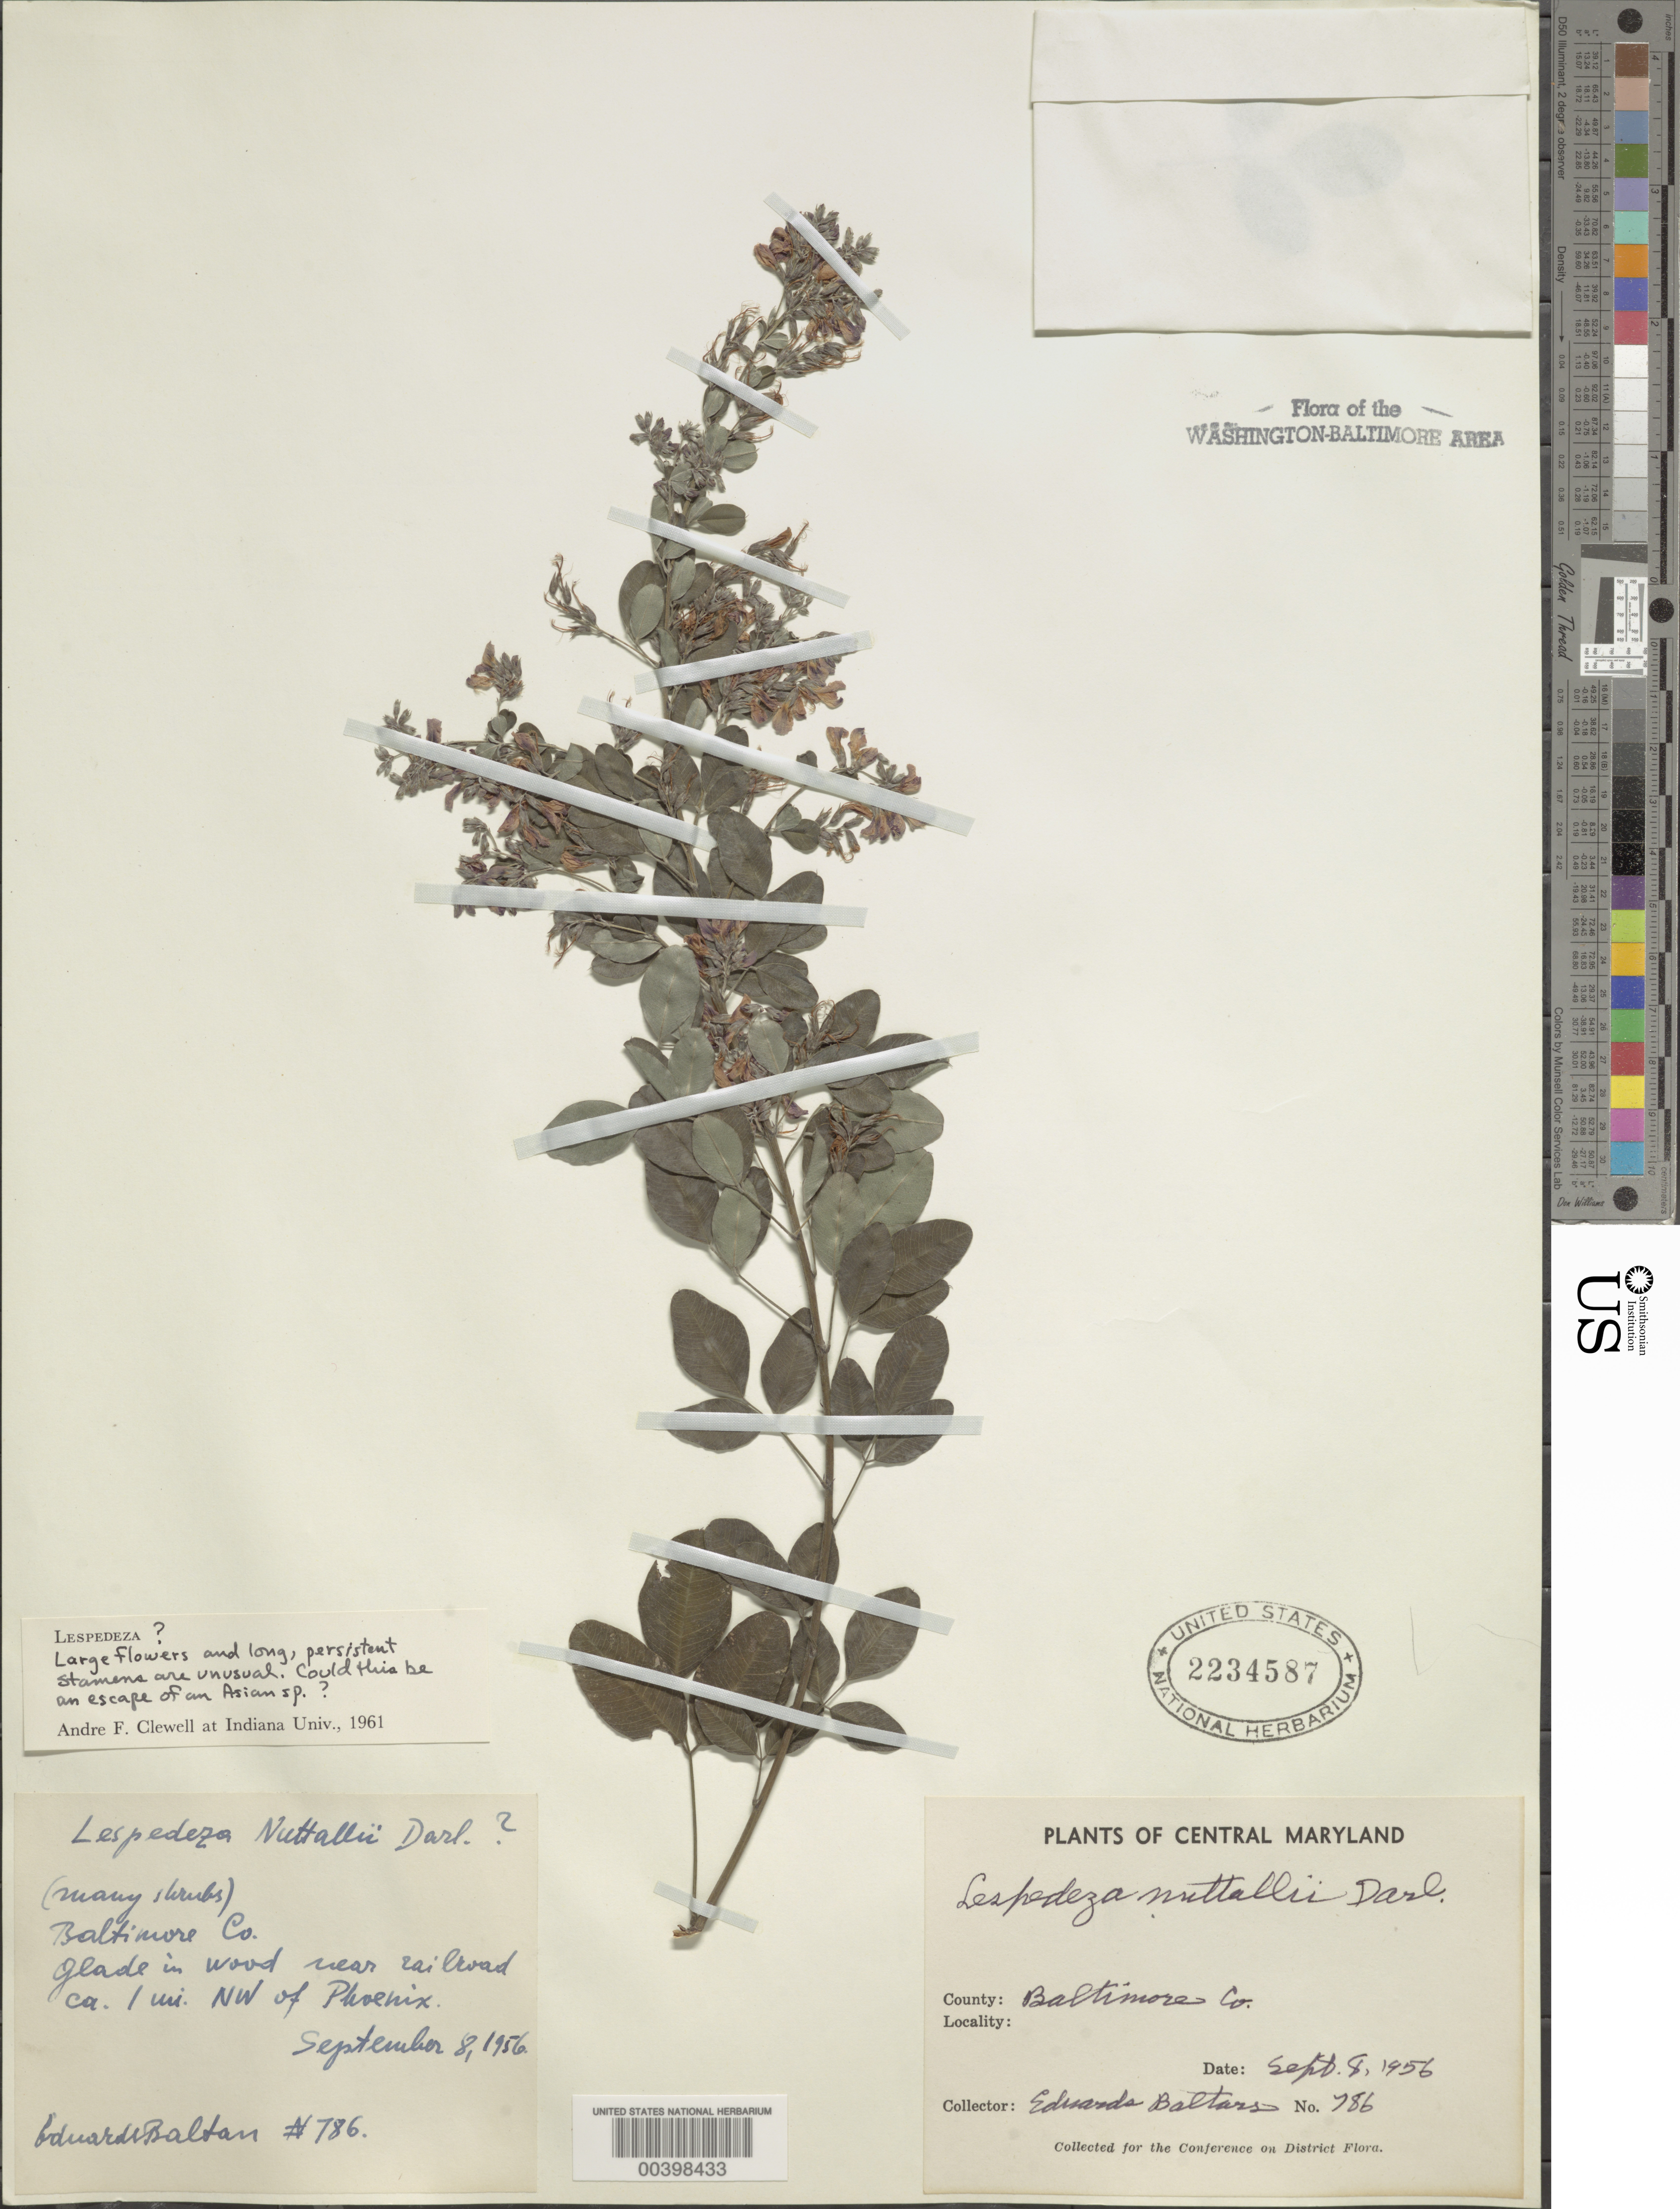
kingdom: Plantae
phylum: Tracheophyta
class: Magnoliopsida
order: Fabales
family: Fabaceae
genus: Lespedeza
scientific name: Lespedeza nuttallii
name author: Darl.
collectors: E. Baltars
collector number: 786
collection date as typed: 08 Sep 1956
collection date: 1956-09-08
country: United States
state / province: Maryland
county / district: Baltimore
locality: Northwest of Phoenix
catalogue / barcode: US 2234587